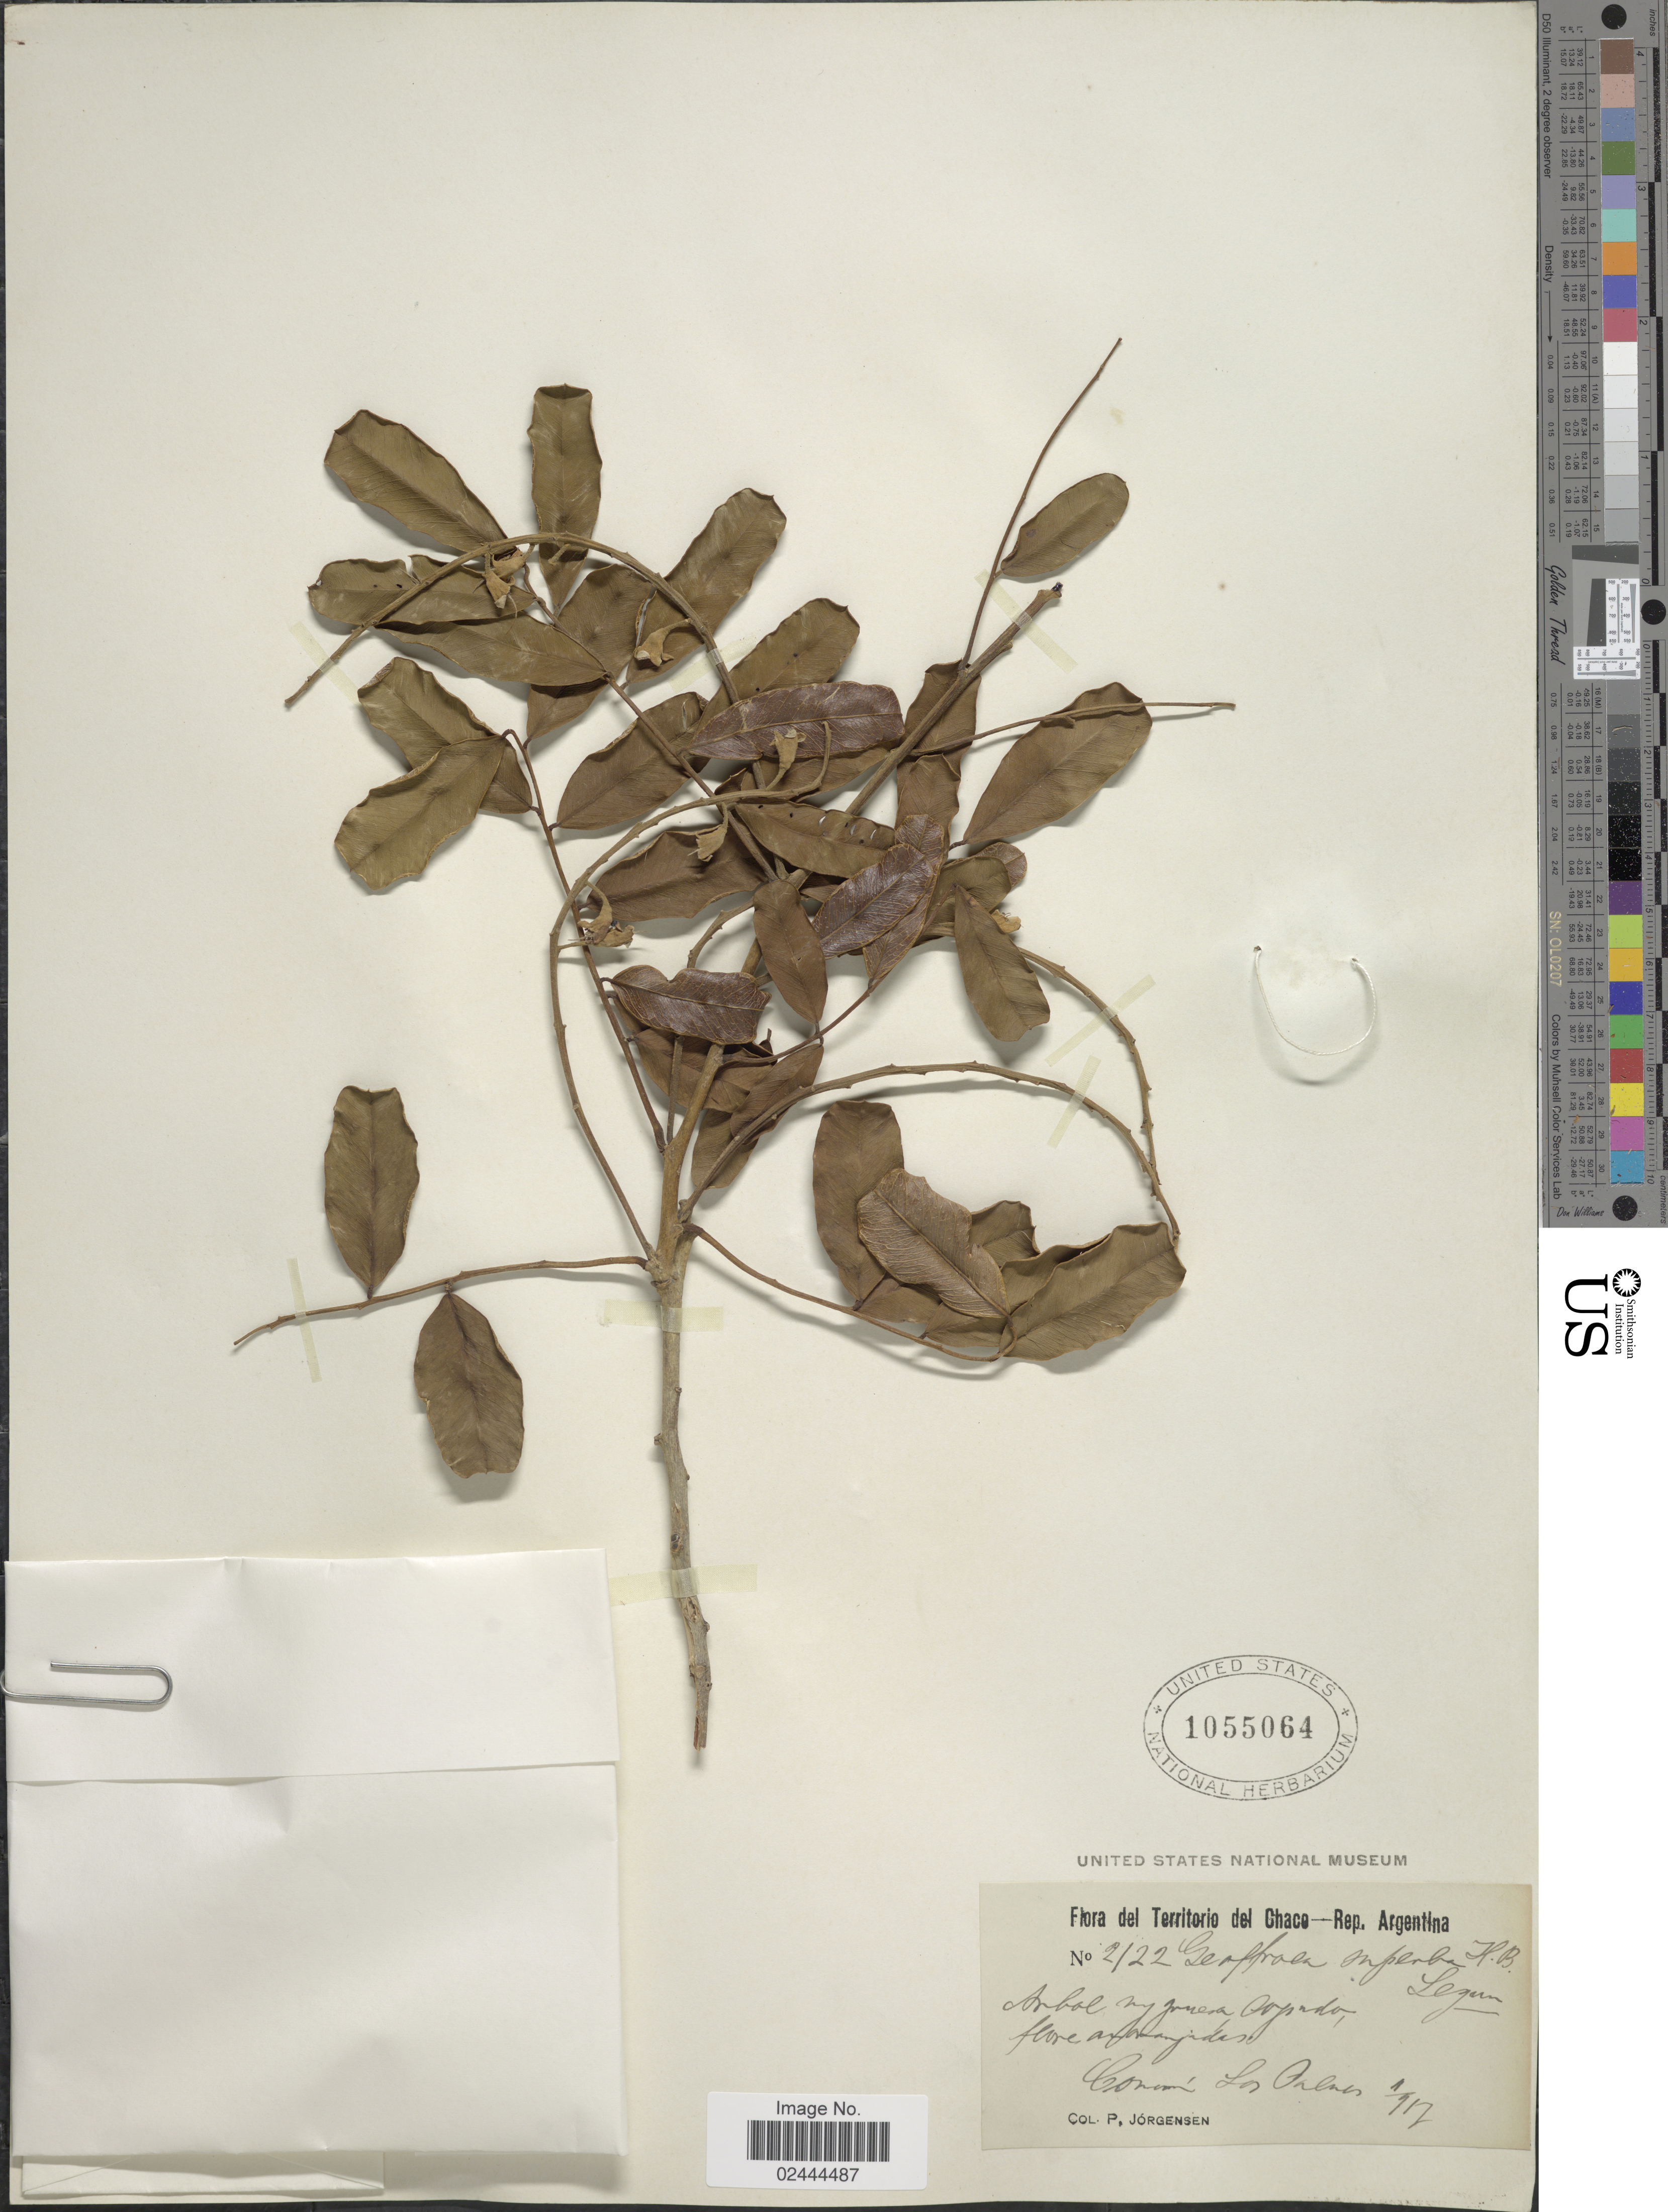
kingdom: Plantae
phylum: Tracheophyta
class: Magnoliopsida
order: Fabales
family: Fabaceae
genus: Geoffroea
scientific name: Geoffroea spinosa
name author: Jacq.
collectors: P. Jörgensen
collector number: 2122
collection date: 1917-01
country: Argentina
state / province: Chaco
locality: Rep. Argentina, Coman Las Palmas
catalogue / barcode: US 1055064